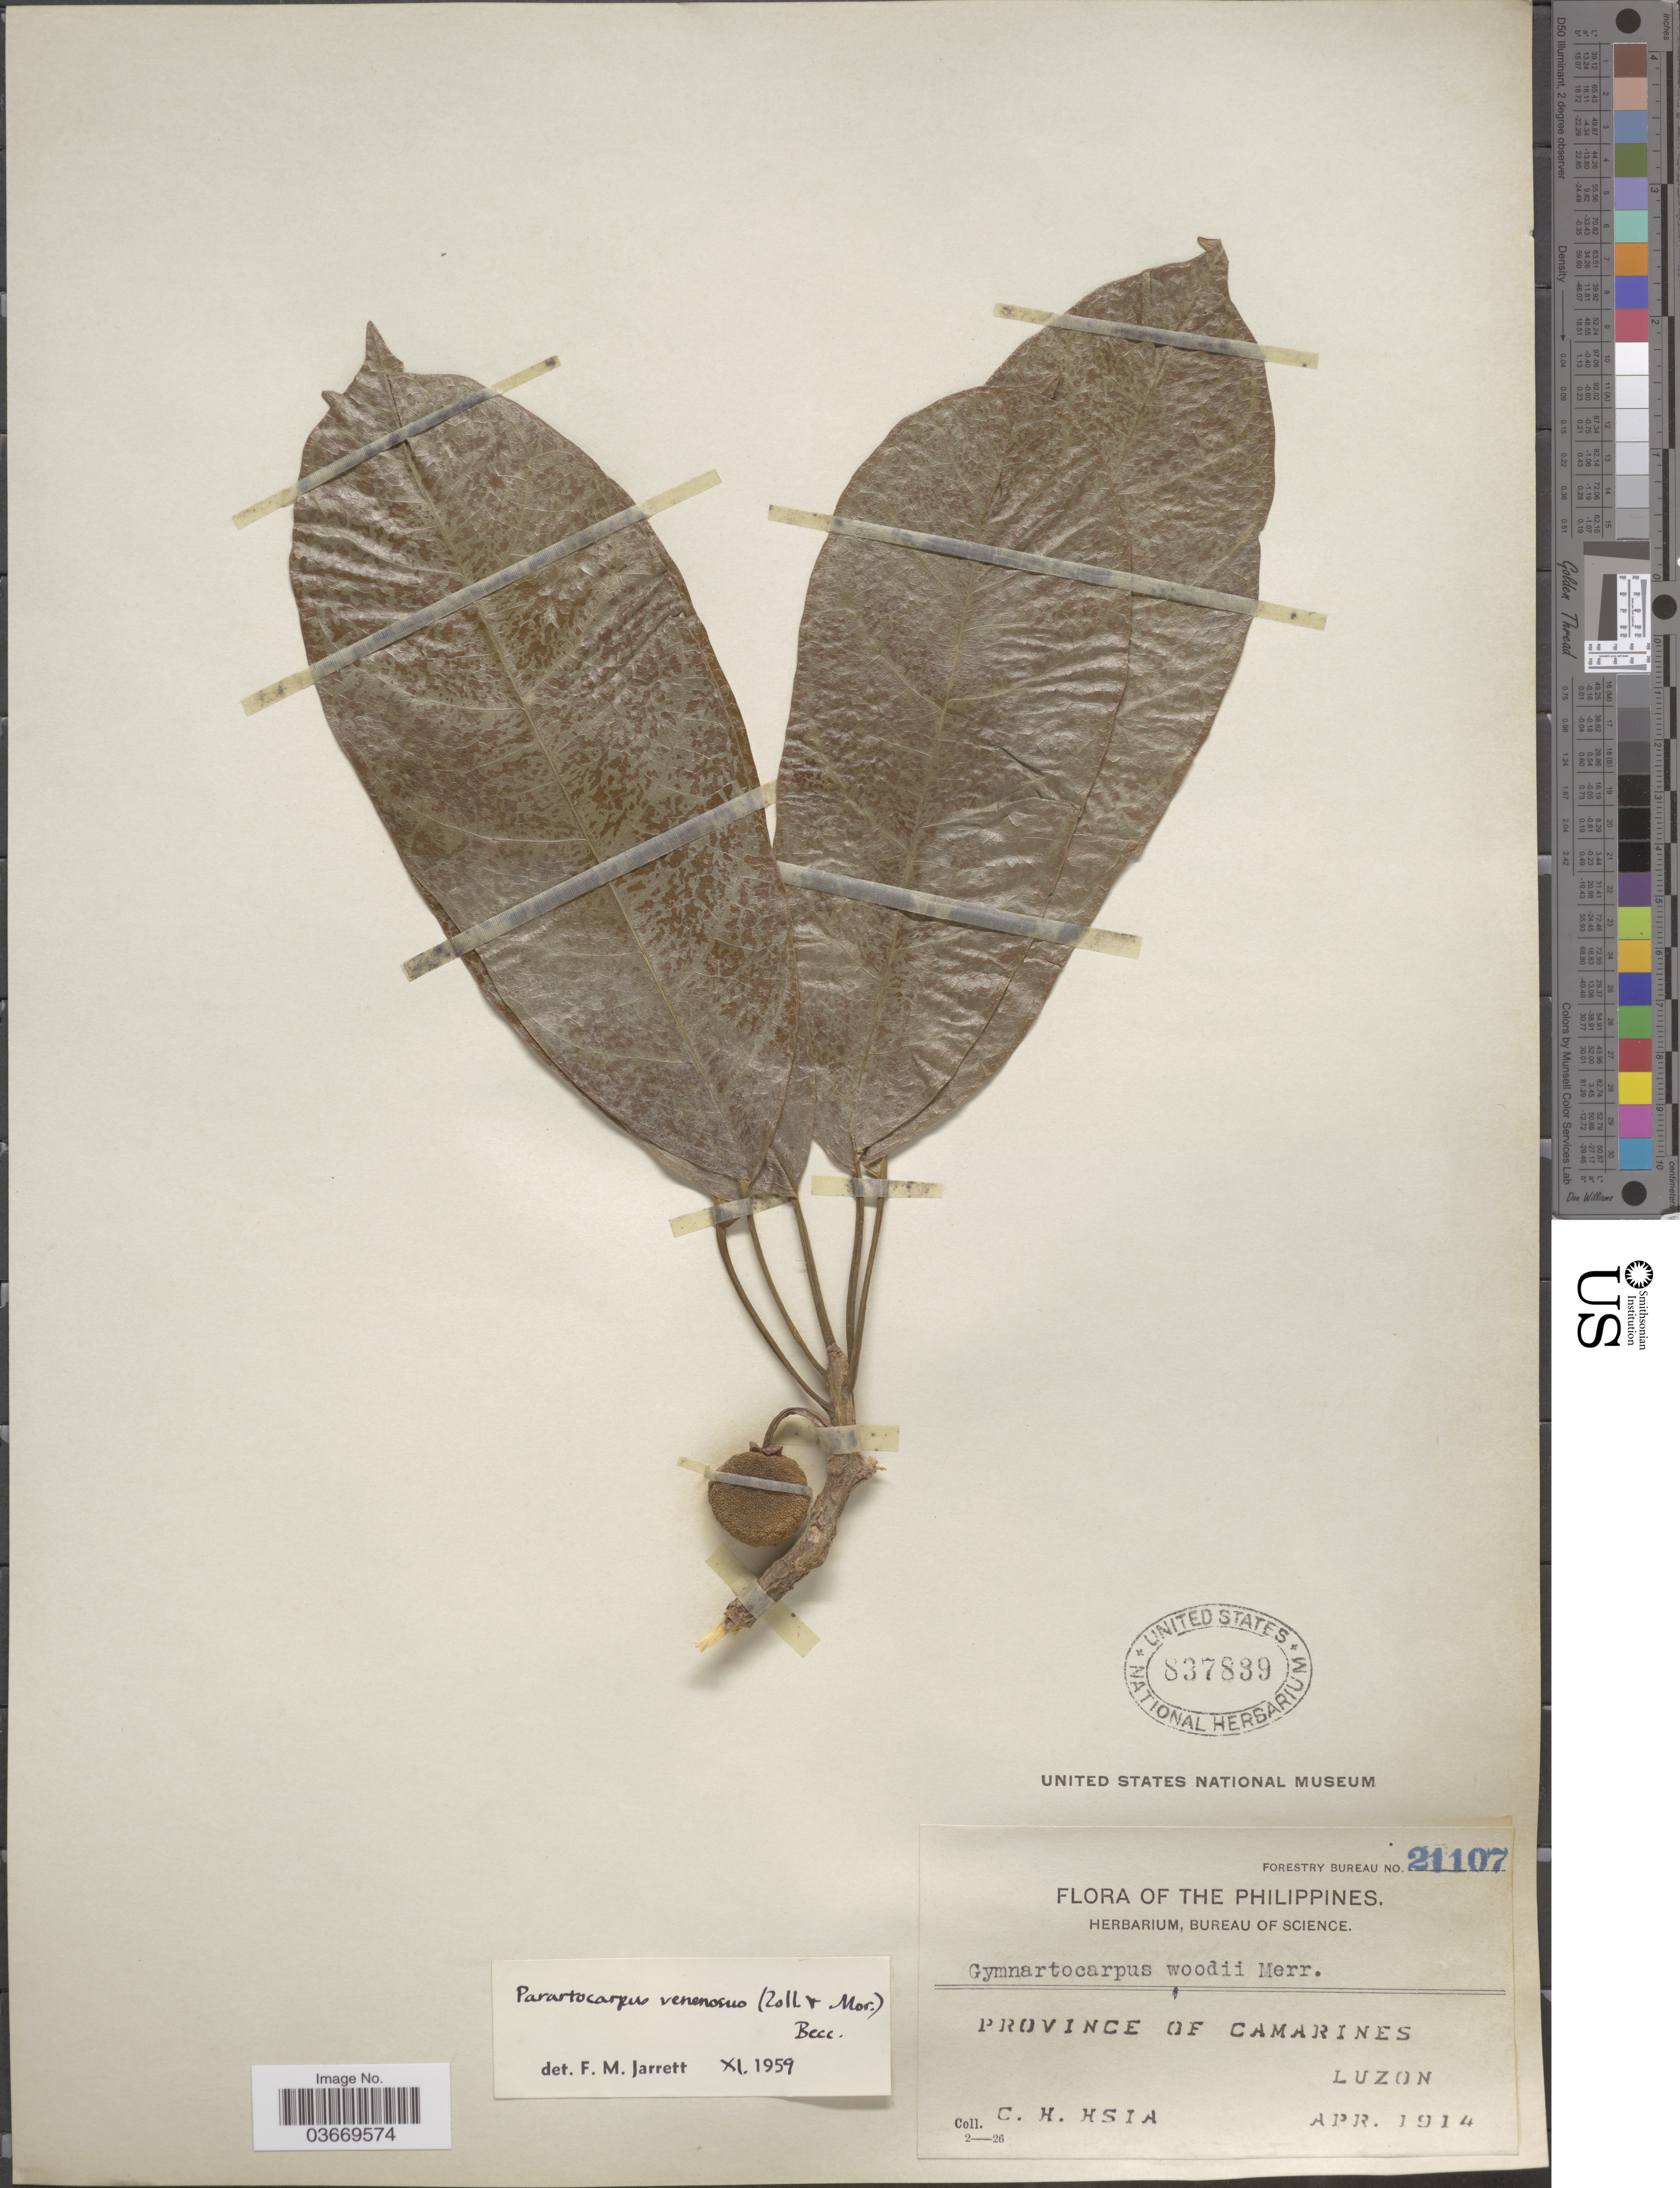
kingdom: Plantae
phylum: Tracheophyta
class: Magnoliopsida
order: Rosales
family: Moraceae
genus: Parartocarpus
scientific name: Parartocarpus venenosus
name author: (Zoll. & Moritzi) Becc.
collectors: C. Hsia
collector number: Forestry Bureau 21107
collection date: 1914-04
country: Philippines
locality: Province of Camarines. Luzon.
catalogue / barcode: US 837839